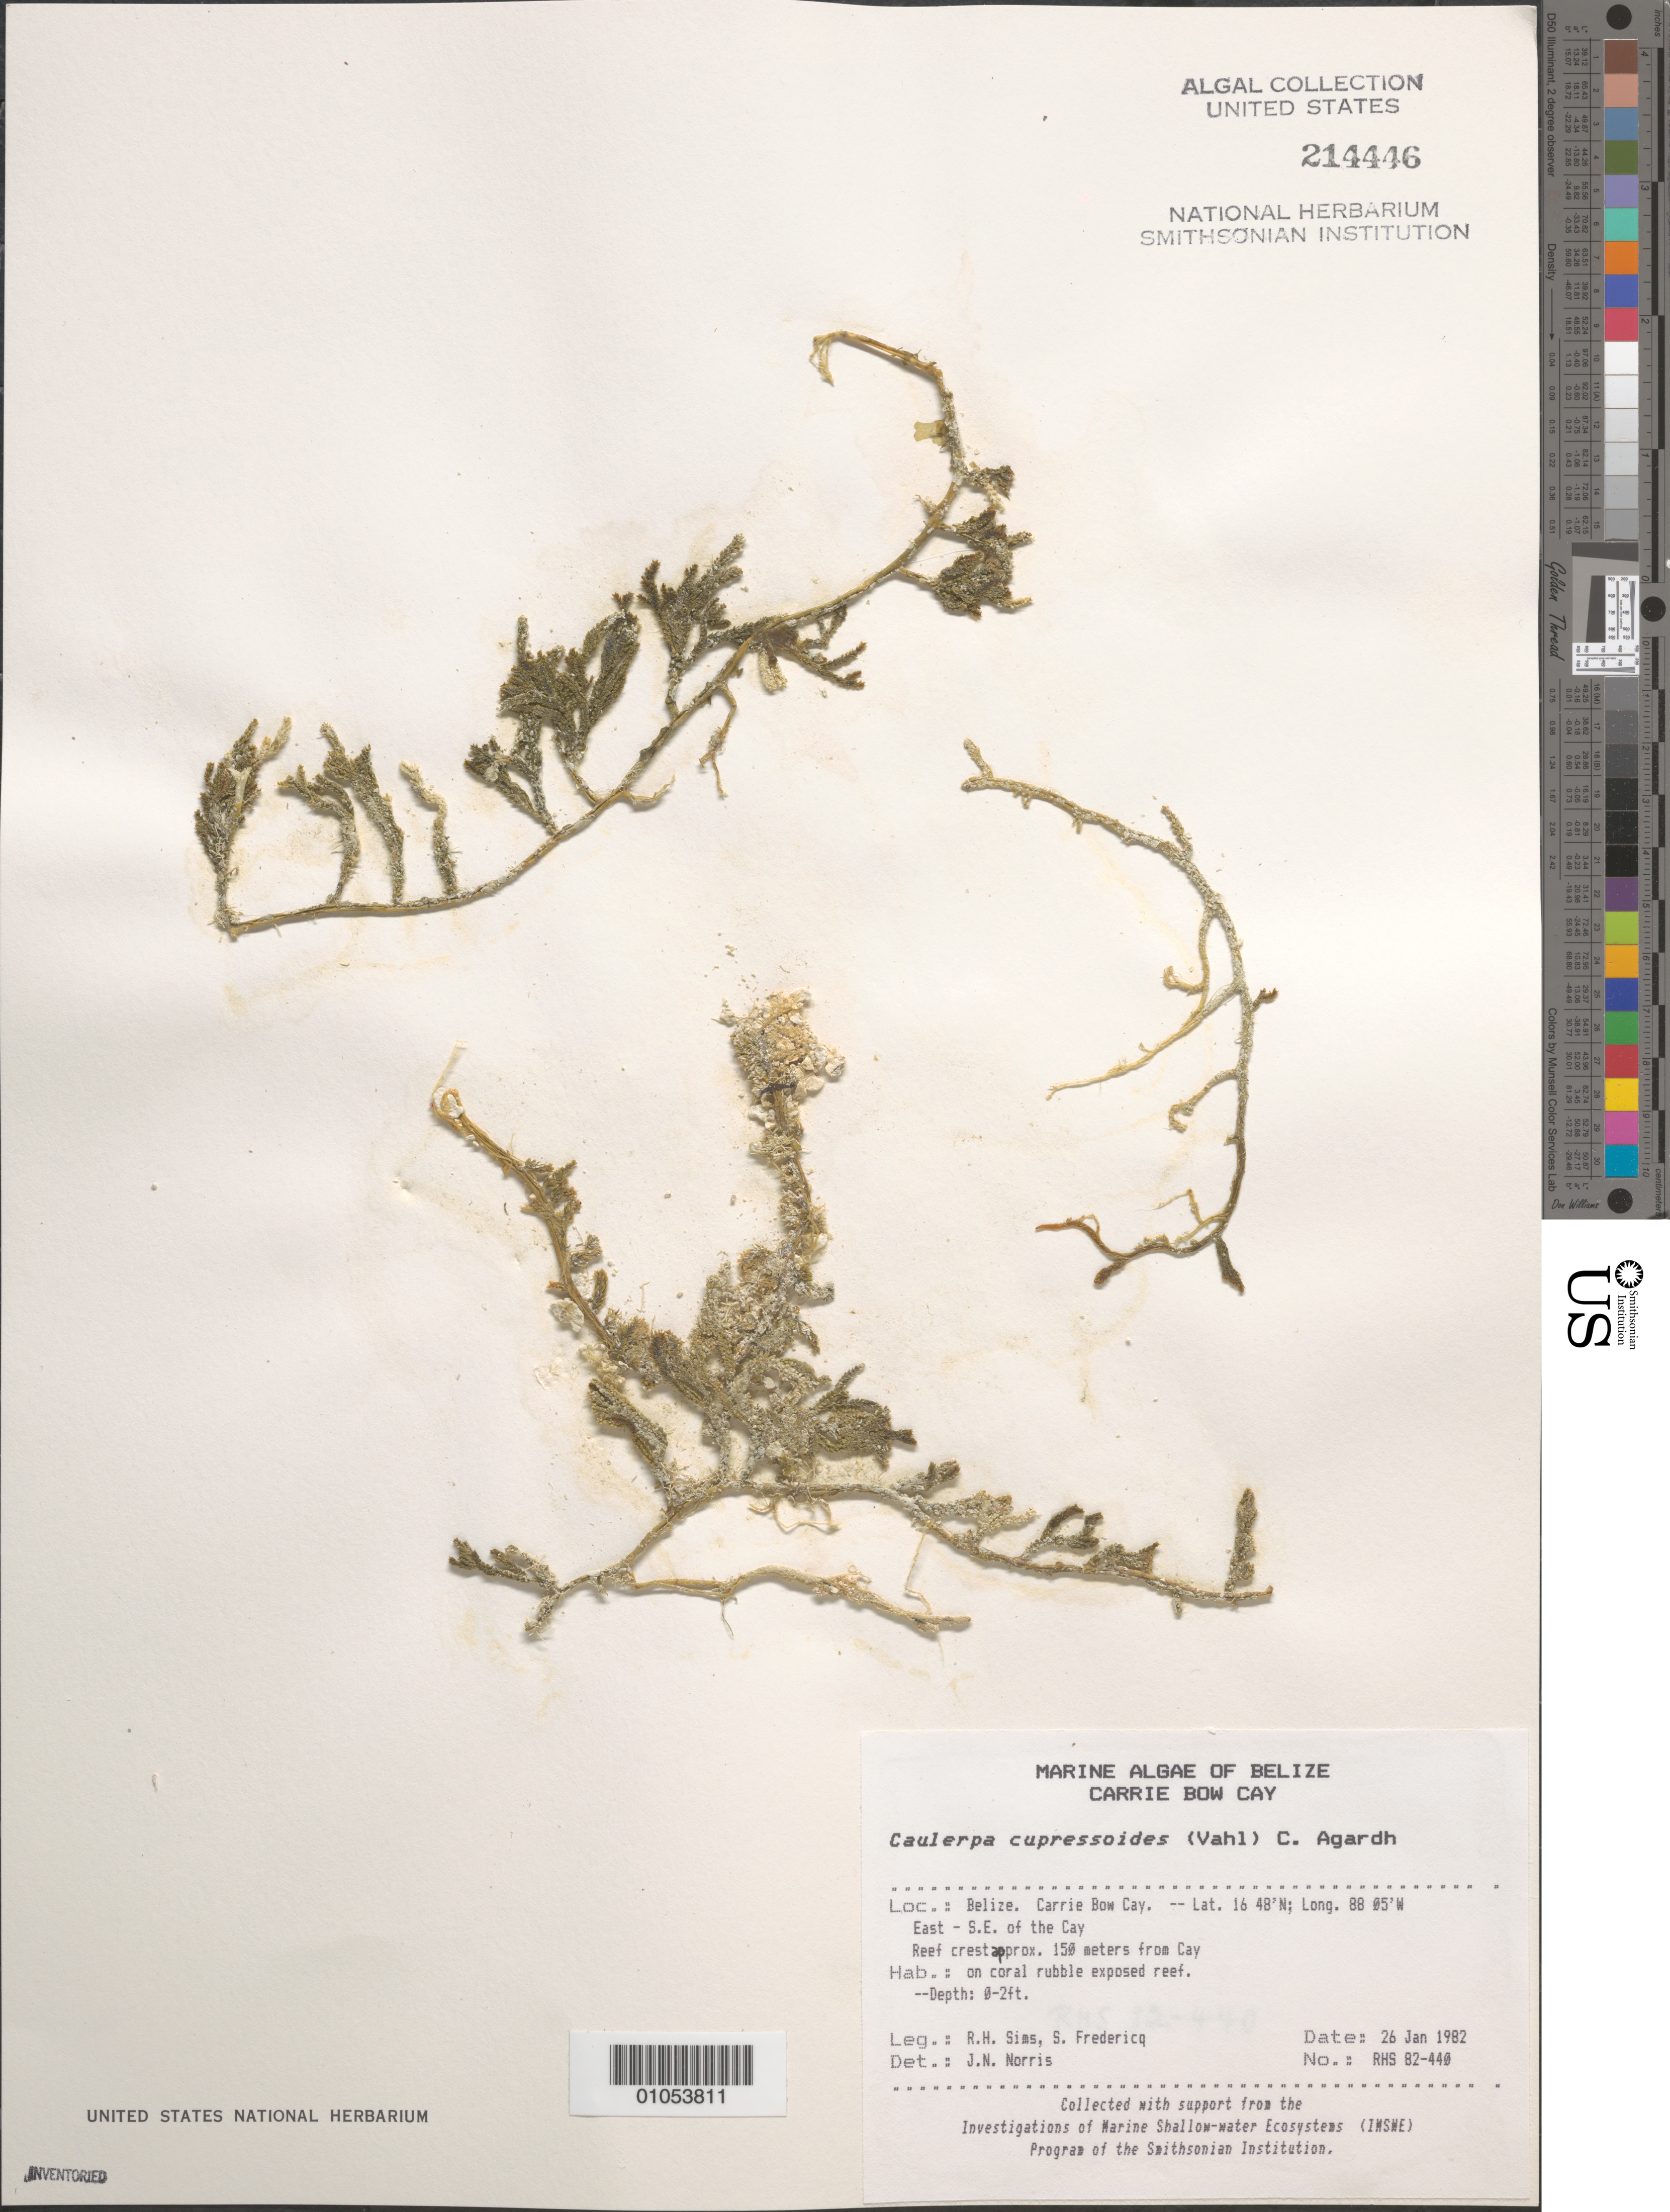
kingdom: Plantae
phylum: Chlorophyta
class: Ulvophyceae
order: Bryopsidales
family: Caulerpaceae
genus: Caulerpa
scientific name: Caulerpa cupressoides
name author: (Vahl) C. Agardh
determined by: Norris, James N.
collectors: R. H. Sims & S. Fredericq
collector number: RHS 82-440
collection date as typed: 23 Jan 1982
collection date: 1982-01-23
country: Belize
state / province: Stann Creek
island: Carrie Bow Cay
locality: East southeast of the cay, reef crest ca. 150 meters from cay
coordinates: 16 48'N, 88 05'W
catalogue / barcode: US 214446